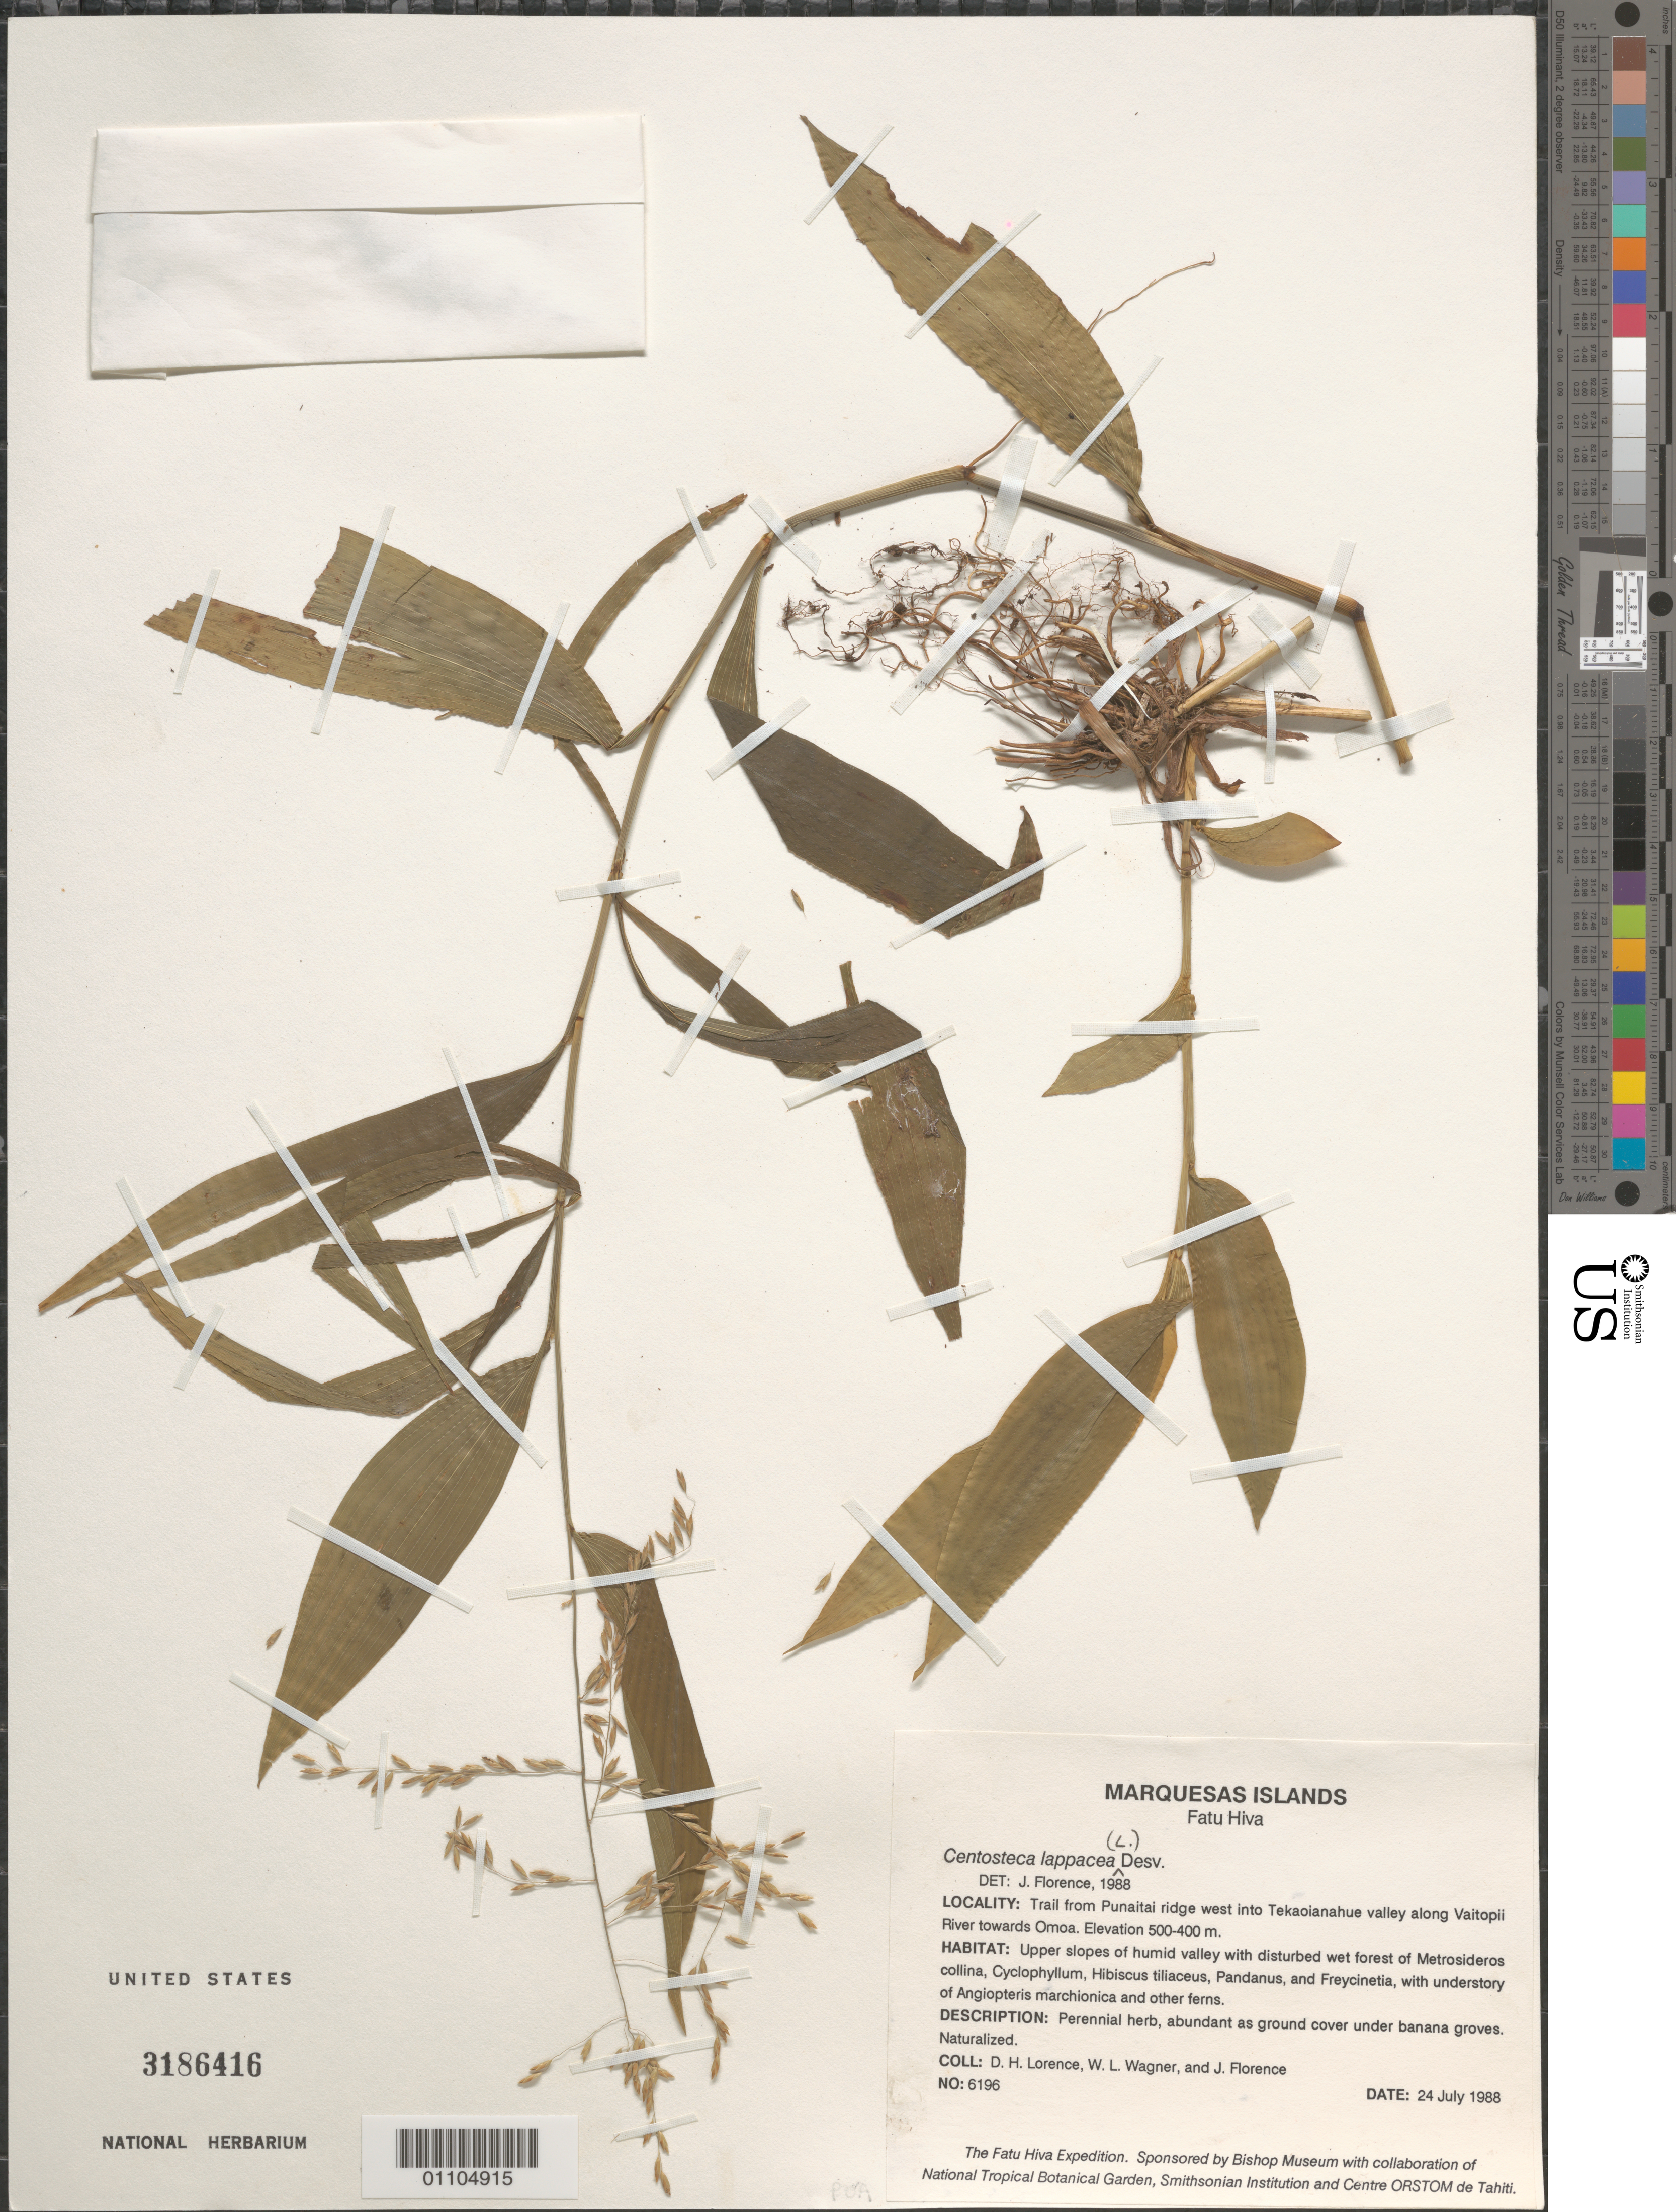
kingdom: Plantae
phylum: Tracheophyta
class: Liliopsida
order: Poales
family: Poaceae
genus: Centotheca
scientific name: Centotheca lappacea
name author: (L.) Desv.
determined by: Florence, J.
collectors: D. Lorence, W. L. Wagner & J. Florence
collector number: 6196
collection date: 1988-07-24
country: French Polynesia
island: Fatu Hiva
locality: Trail from Punaitai ridge W into Tekaoianahue Valley along Vaitopii River towards 'Omo'a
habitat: Upper slopes of humid valley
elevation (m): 400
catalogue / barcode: US 3186416